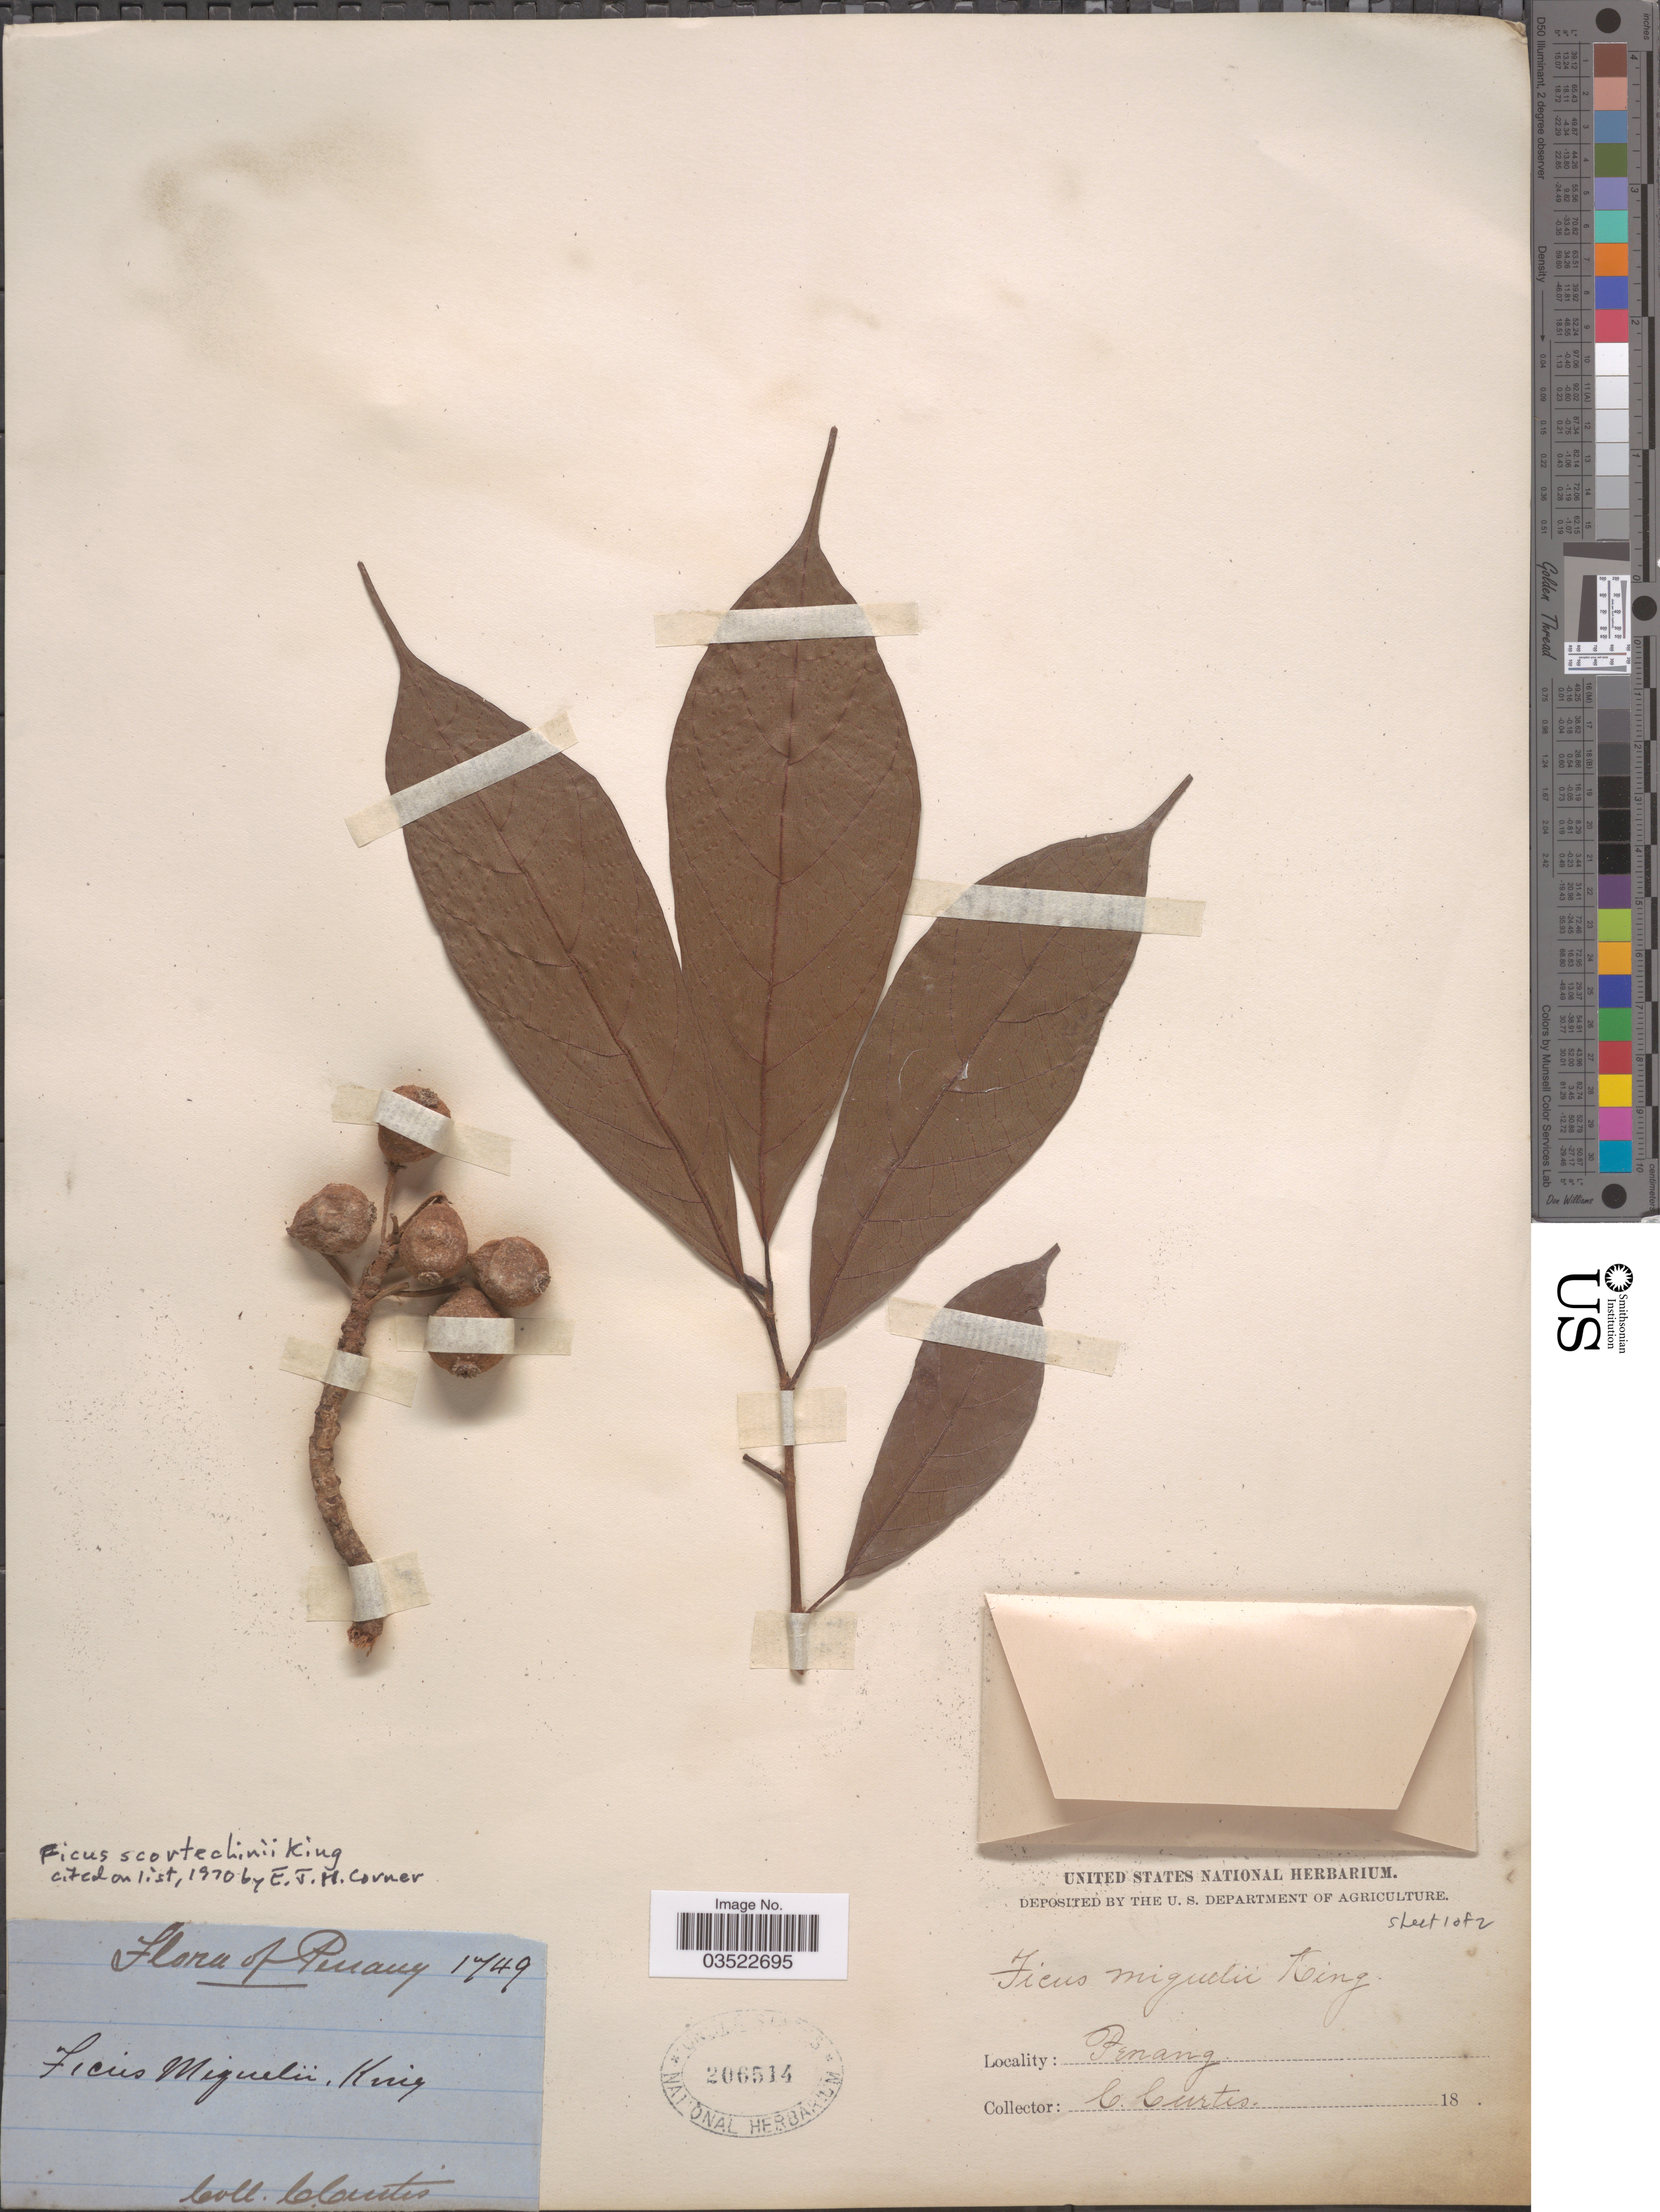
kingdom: Plantae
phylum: Tracheophyta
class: Magnoliopsida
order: Rosales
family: Moraceae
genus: Ficus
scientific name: Ficus scortechinii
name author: King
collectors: C. Curtis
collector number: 1749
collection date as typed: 18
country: Malaysia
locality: Penang.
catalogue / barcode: US 206514